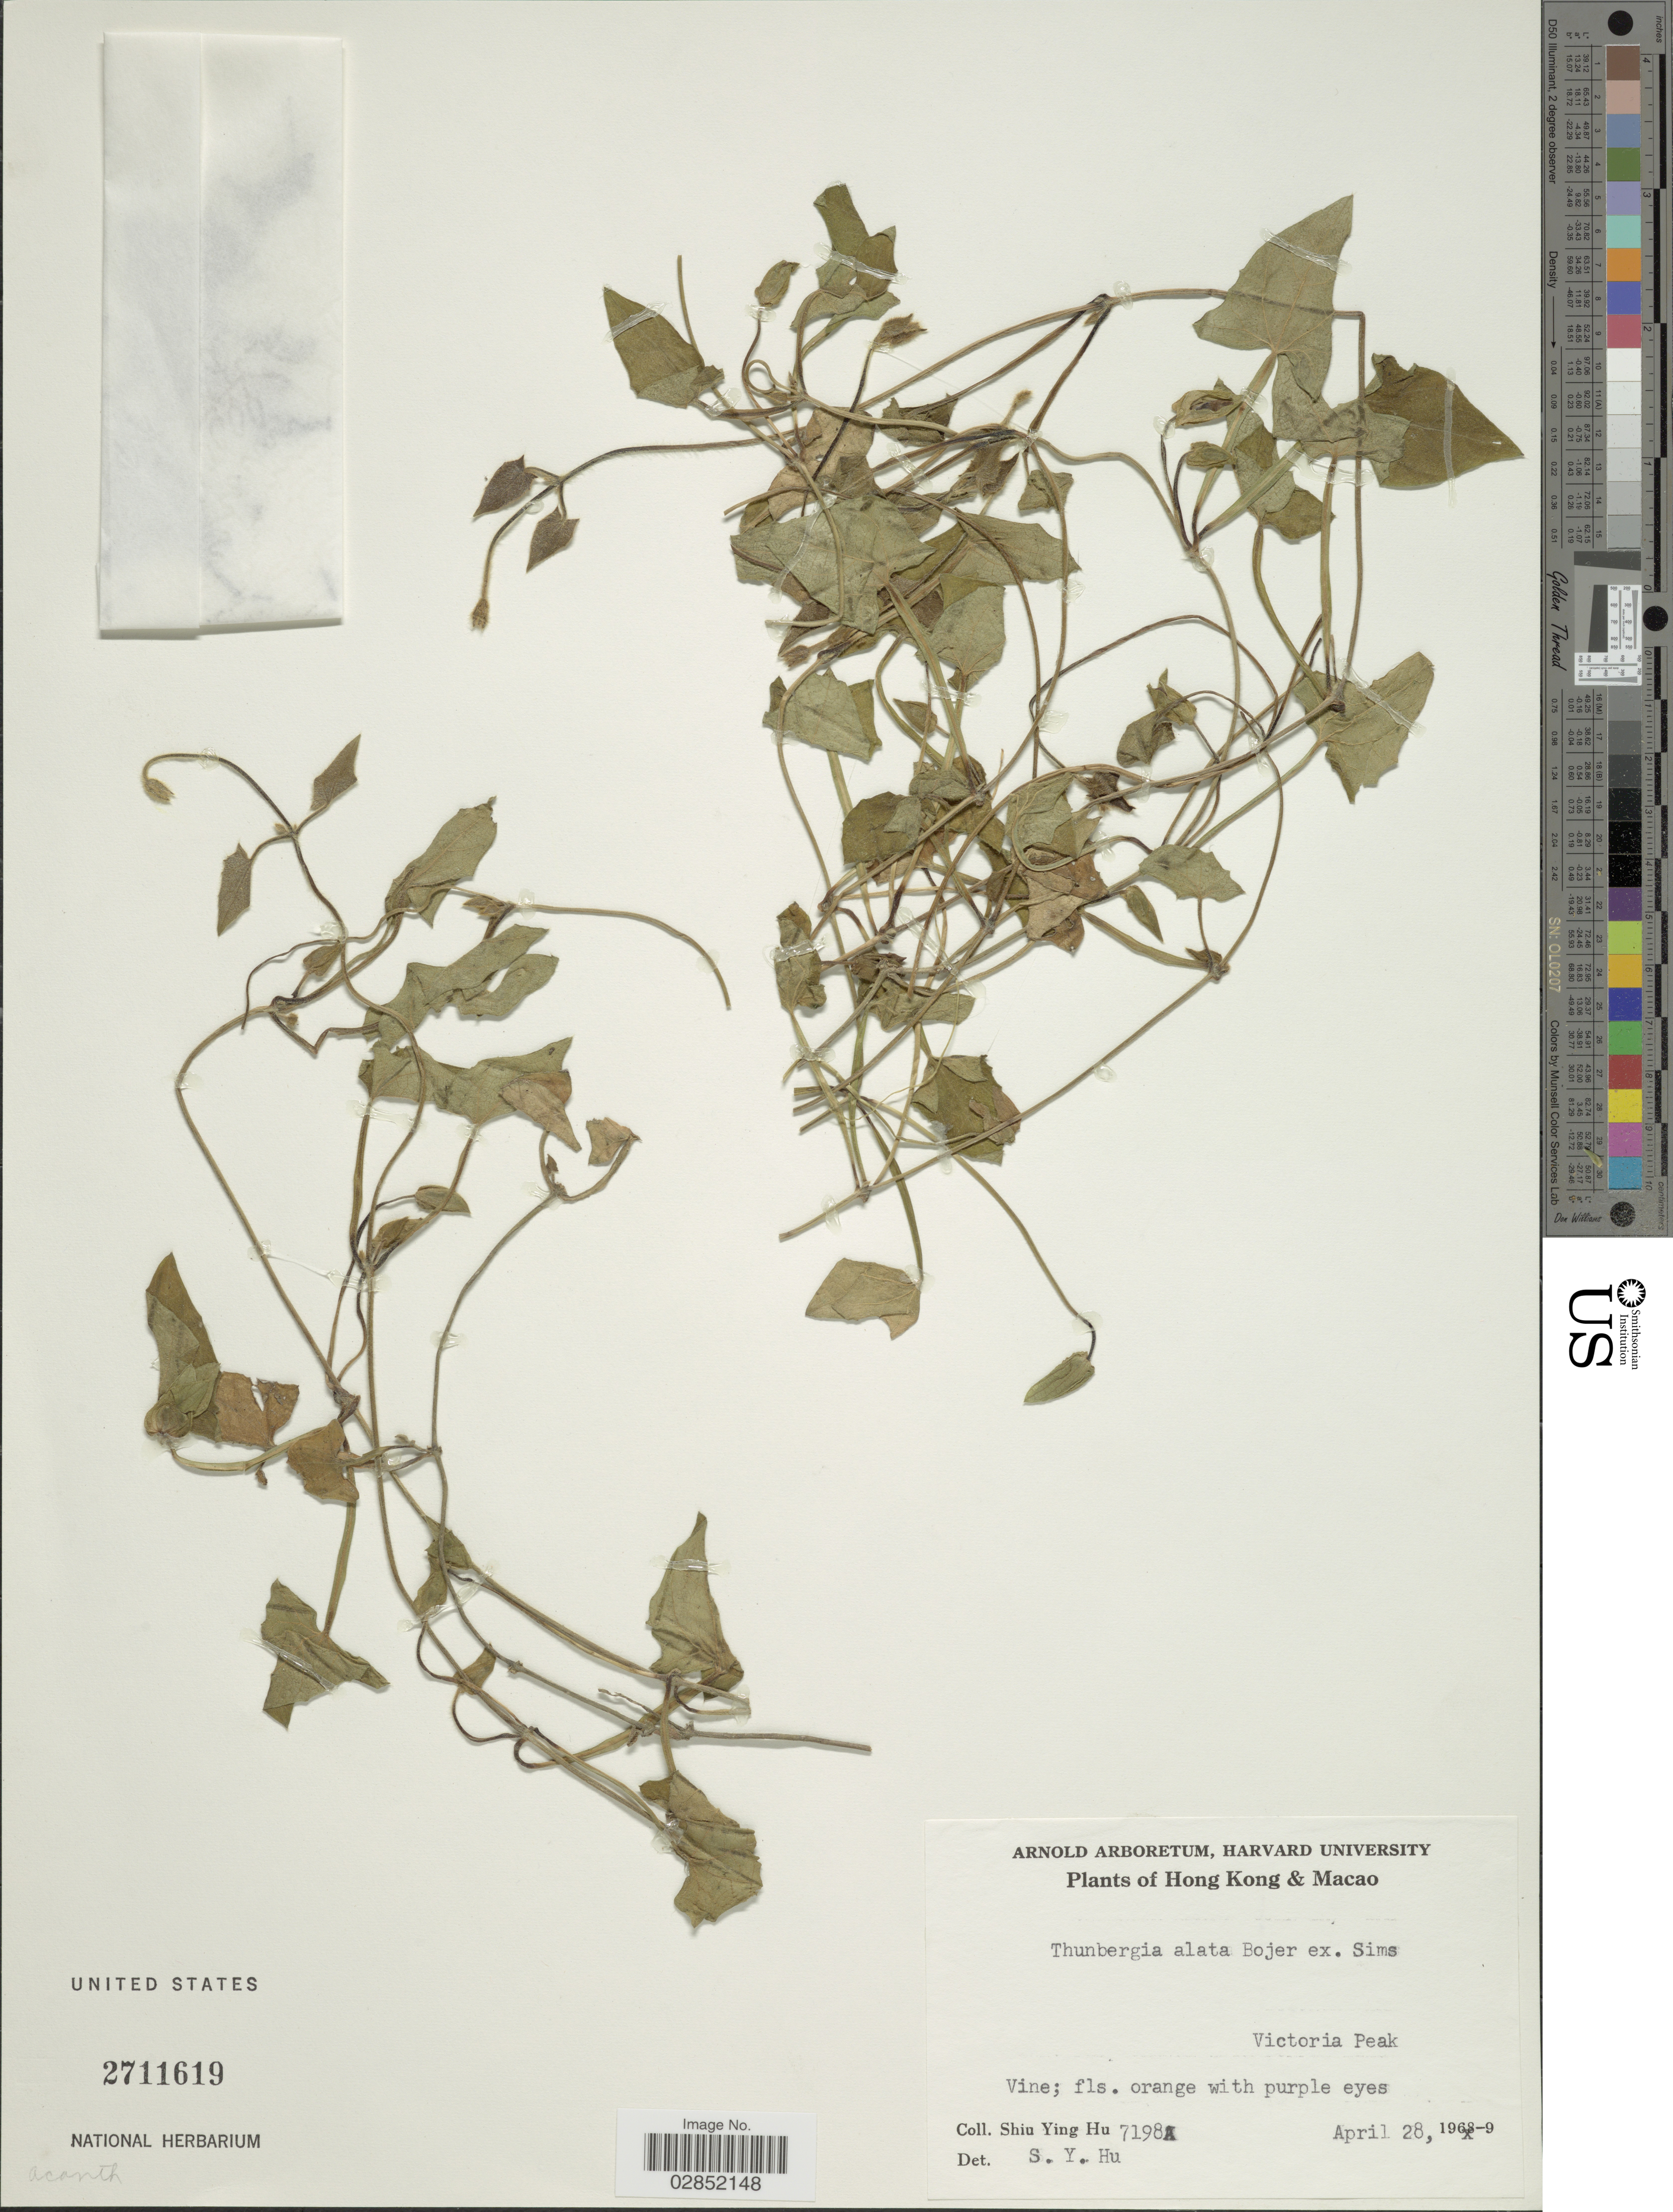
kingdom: Plantae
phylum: Tracheophyta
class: Magnoliopsida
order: Lamiales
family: Acanthaceae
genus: Thunbergia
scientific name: Thunbergia alata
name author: Bojer ex Sims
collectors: S. Y. Hu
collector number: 7198A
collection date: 1969-04-28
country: China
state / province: Hong Kong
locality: Hong Kong & Macao. Victoria Peak.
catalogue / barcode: US 2711619